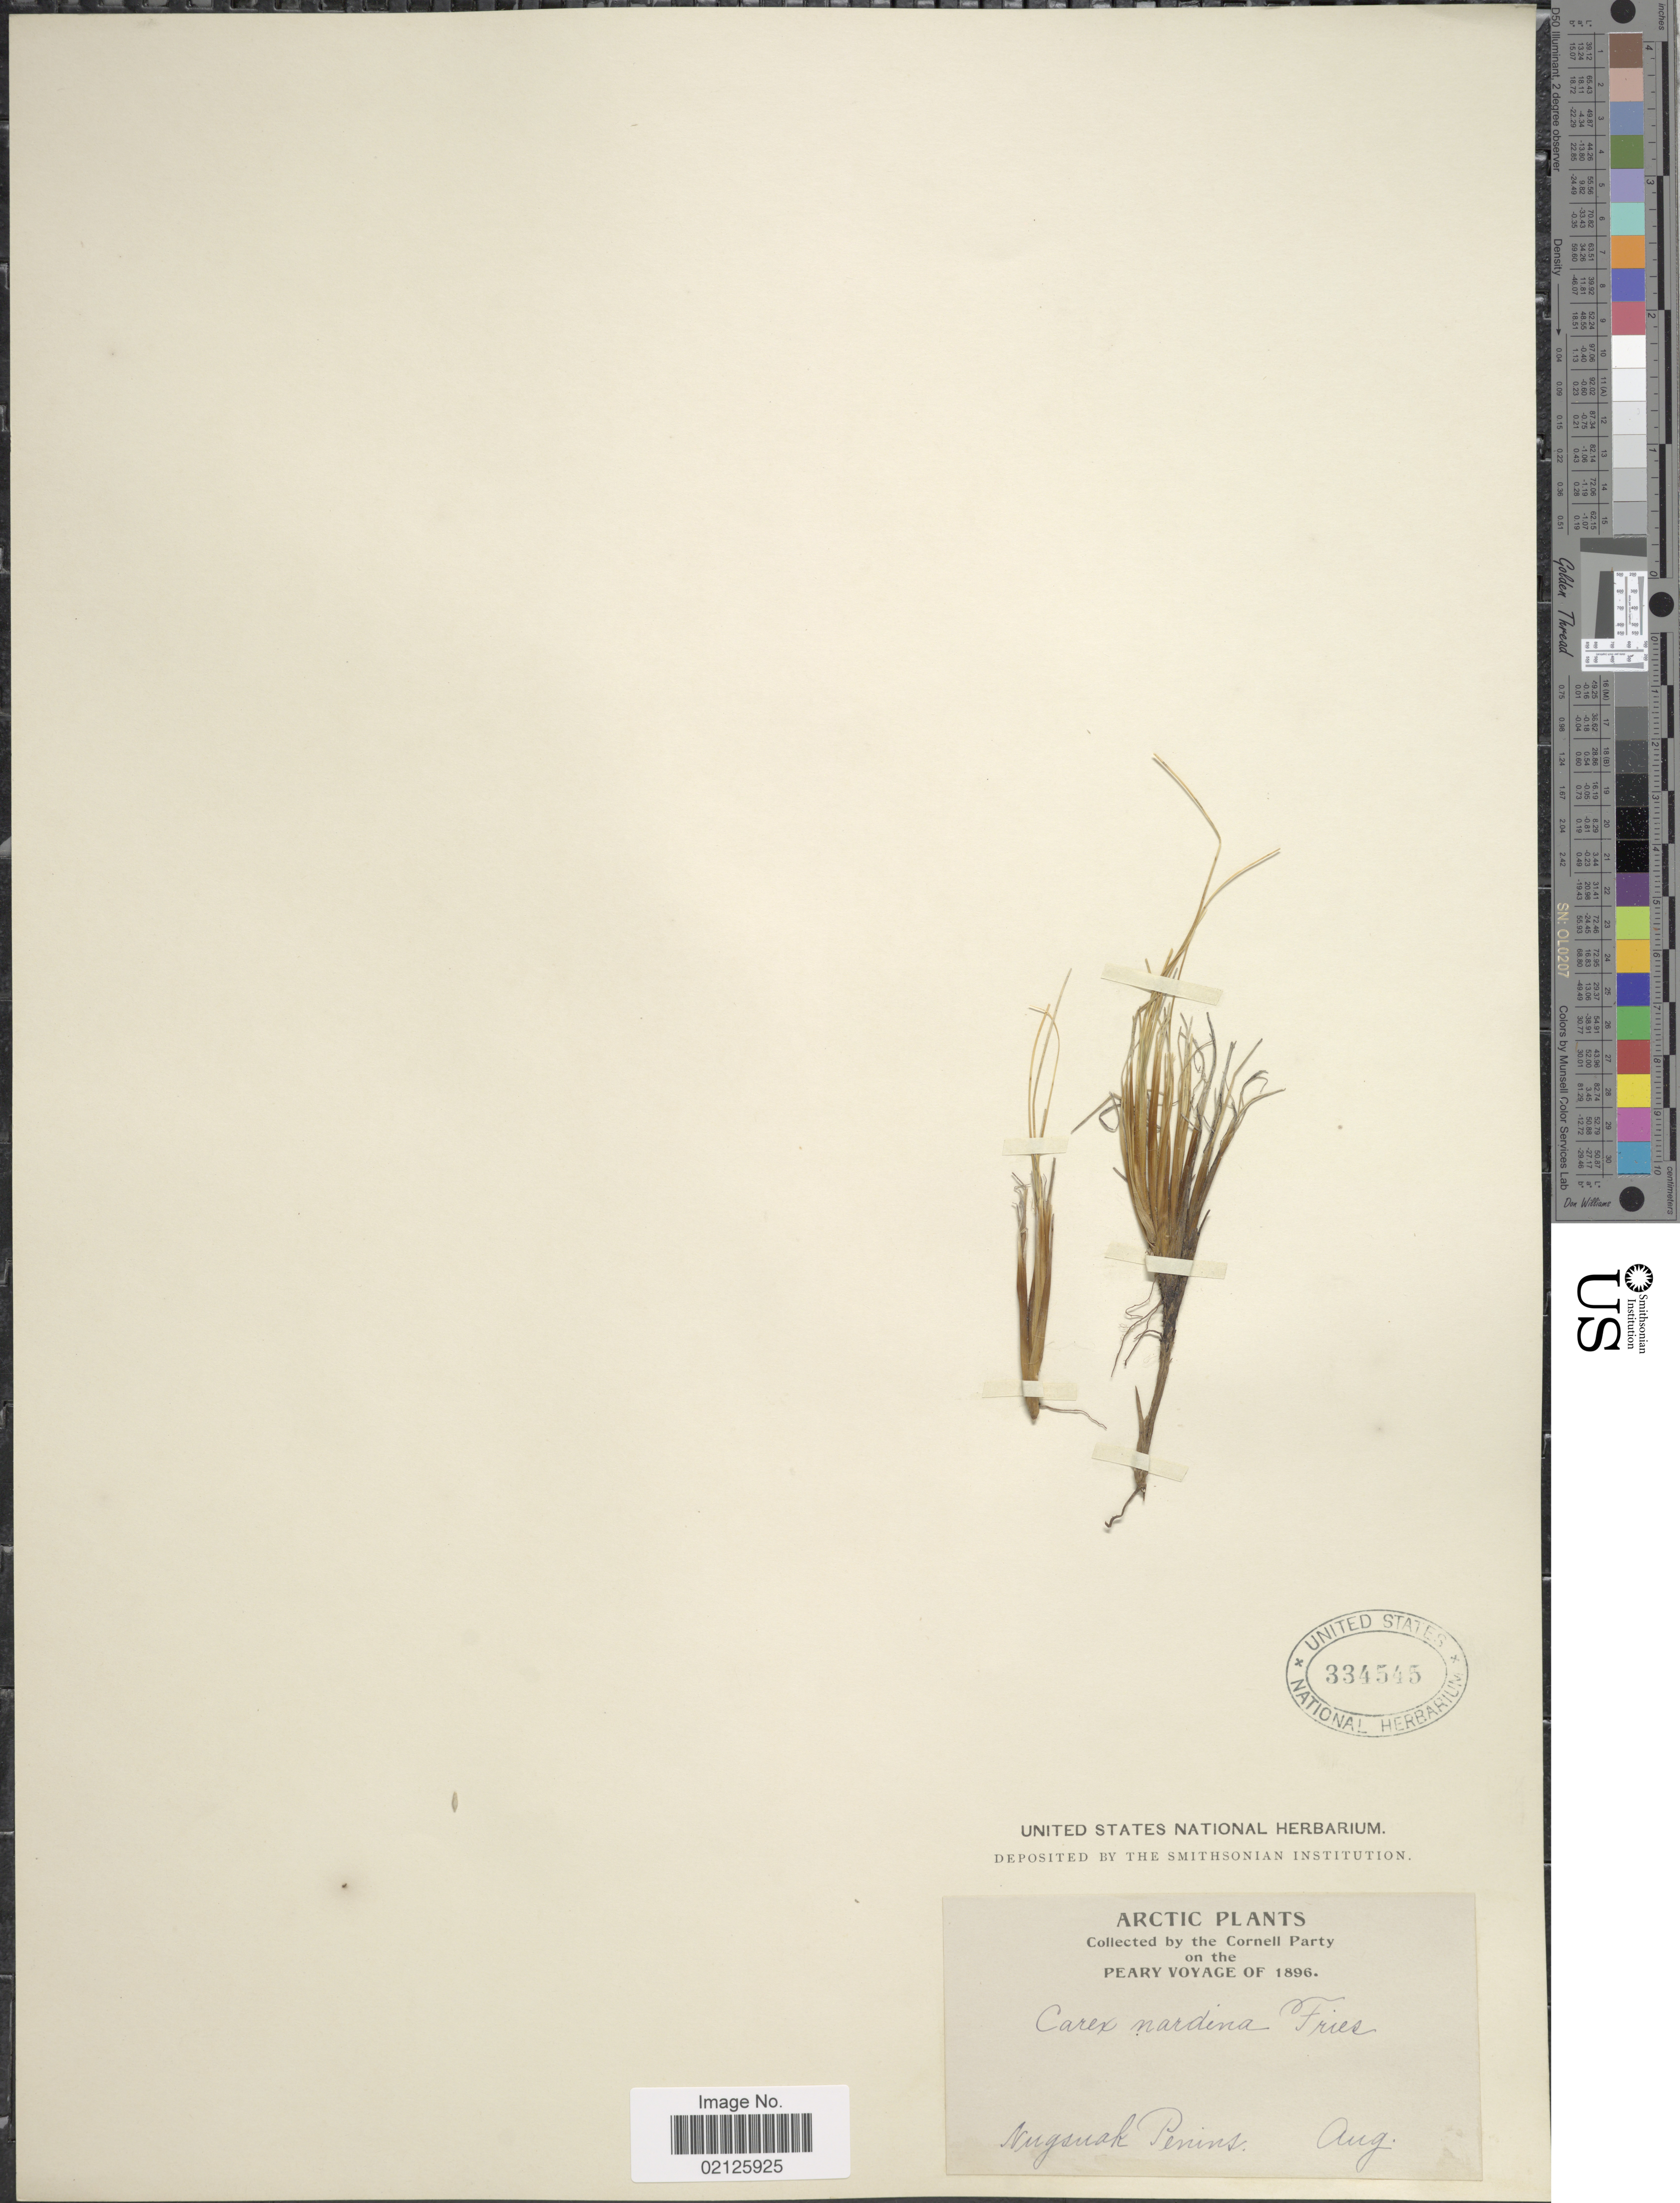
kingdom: Plantae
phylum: Tracheophyta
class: Liliopsida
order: Poales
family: Cyperaceae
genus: Carex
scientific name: Carex nardina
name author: (Hornem.) Fr.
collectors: Cornell Party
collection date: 1896-08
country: Greenland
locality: Arctic, Nugsuak Penins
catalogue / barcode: US 334545